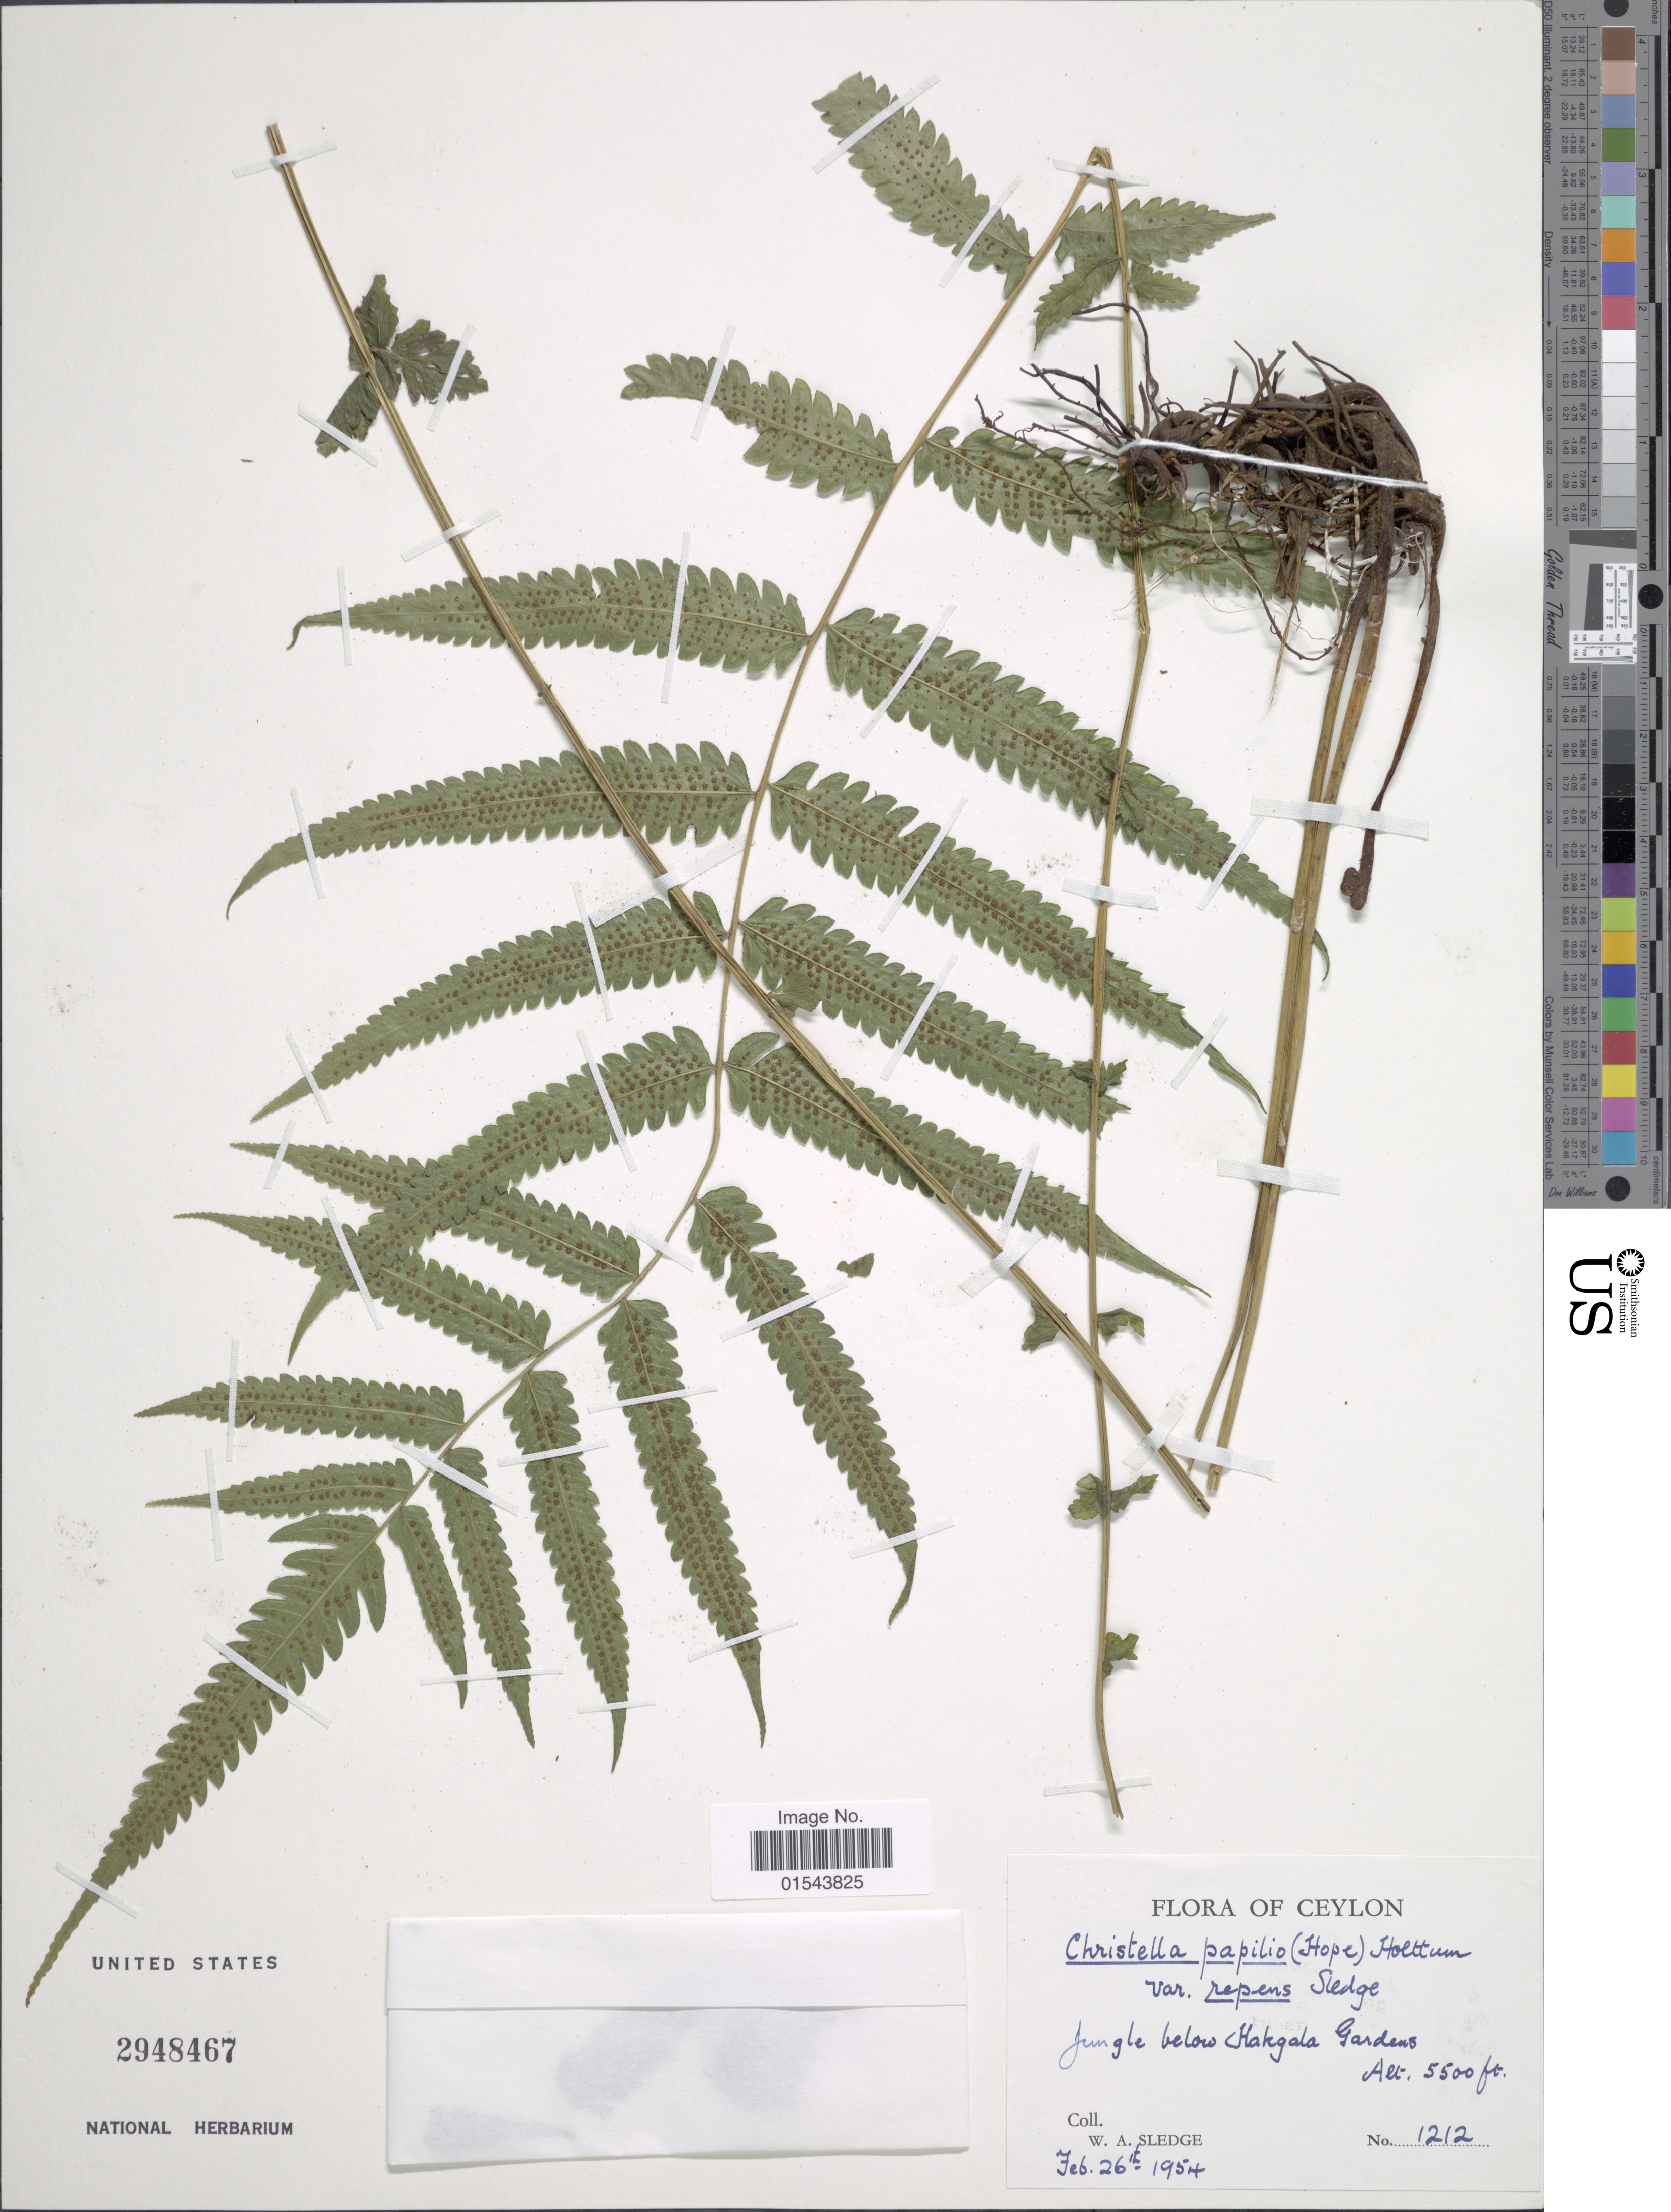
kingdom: Plantae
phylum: Tracheophyta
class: Polypodiopsida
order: Polypodiales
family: Thelypteridaceae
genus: Christella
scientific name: Christella papilio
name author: (C. Hope) Ching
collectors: W. A. Sledge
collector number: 1212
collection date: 1954-02-26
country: Sri Lanka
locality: Ceylon, Jungle below Hakgala Gardens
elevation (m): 1676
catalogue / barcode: US 2948467